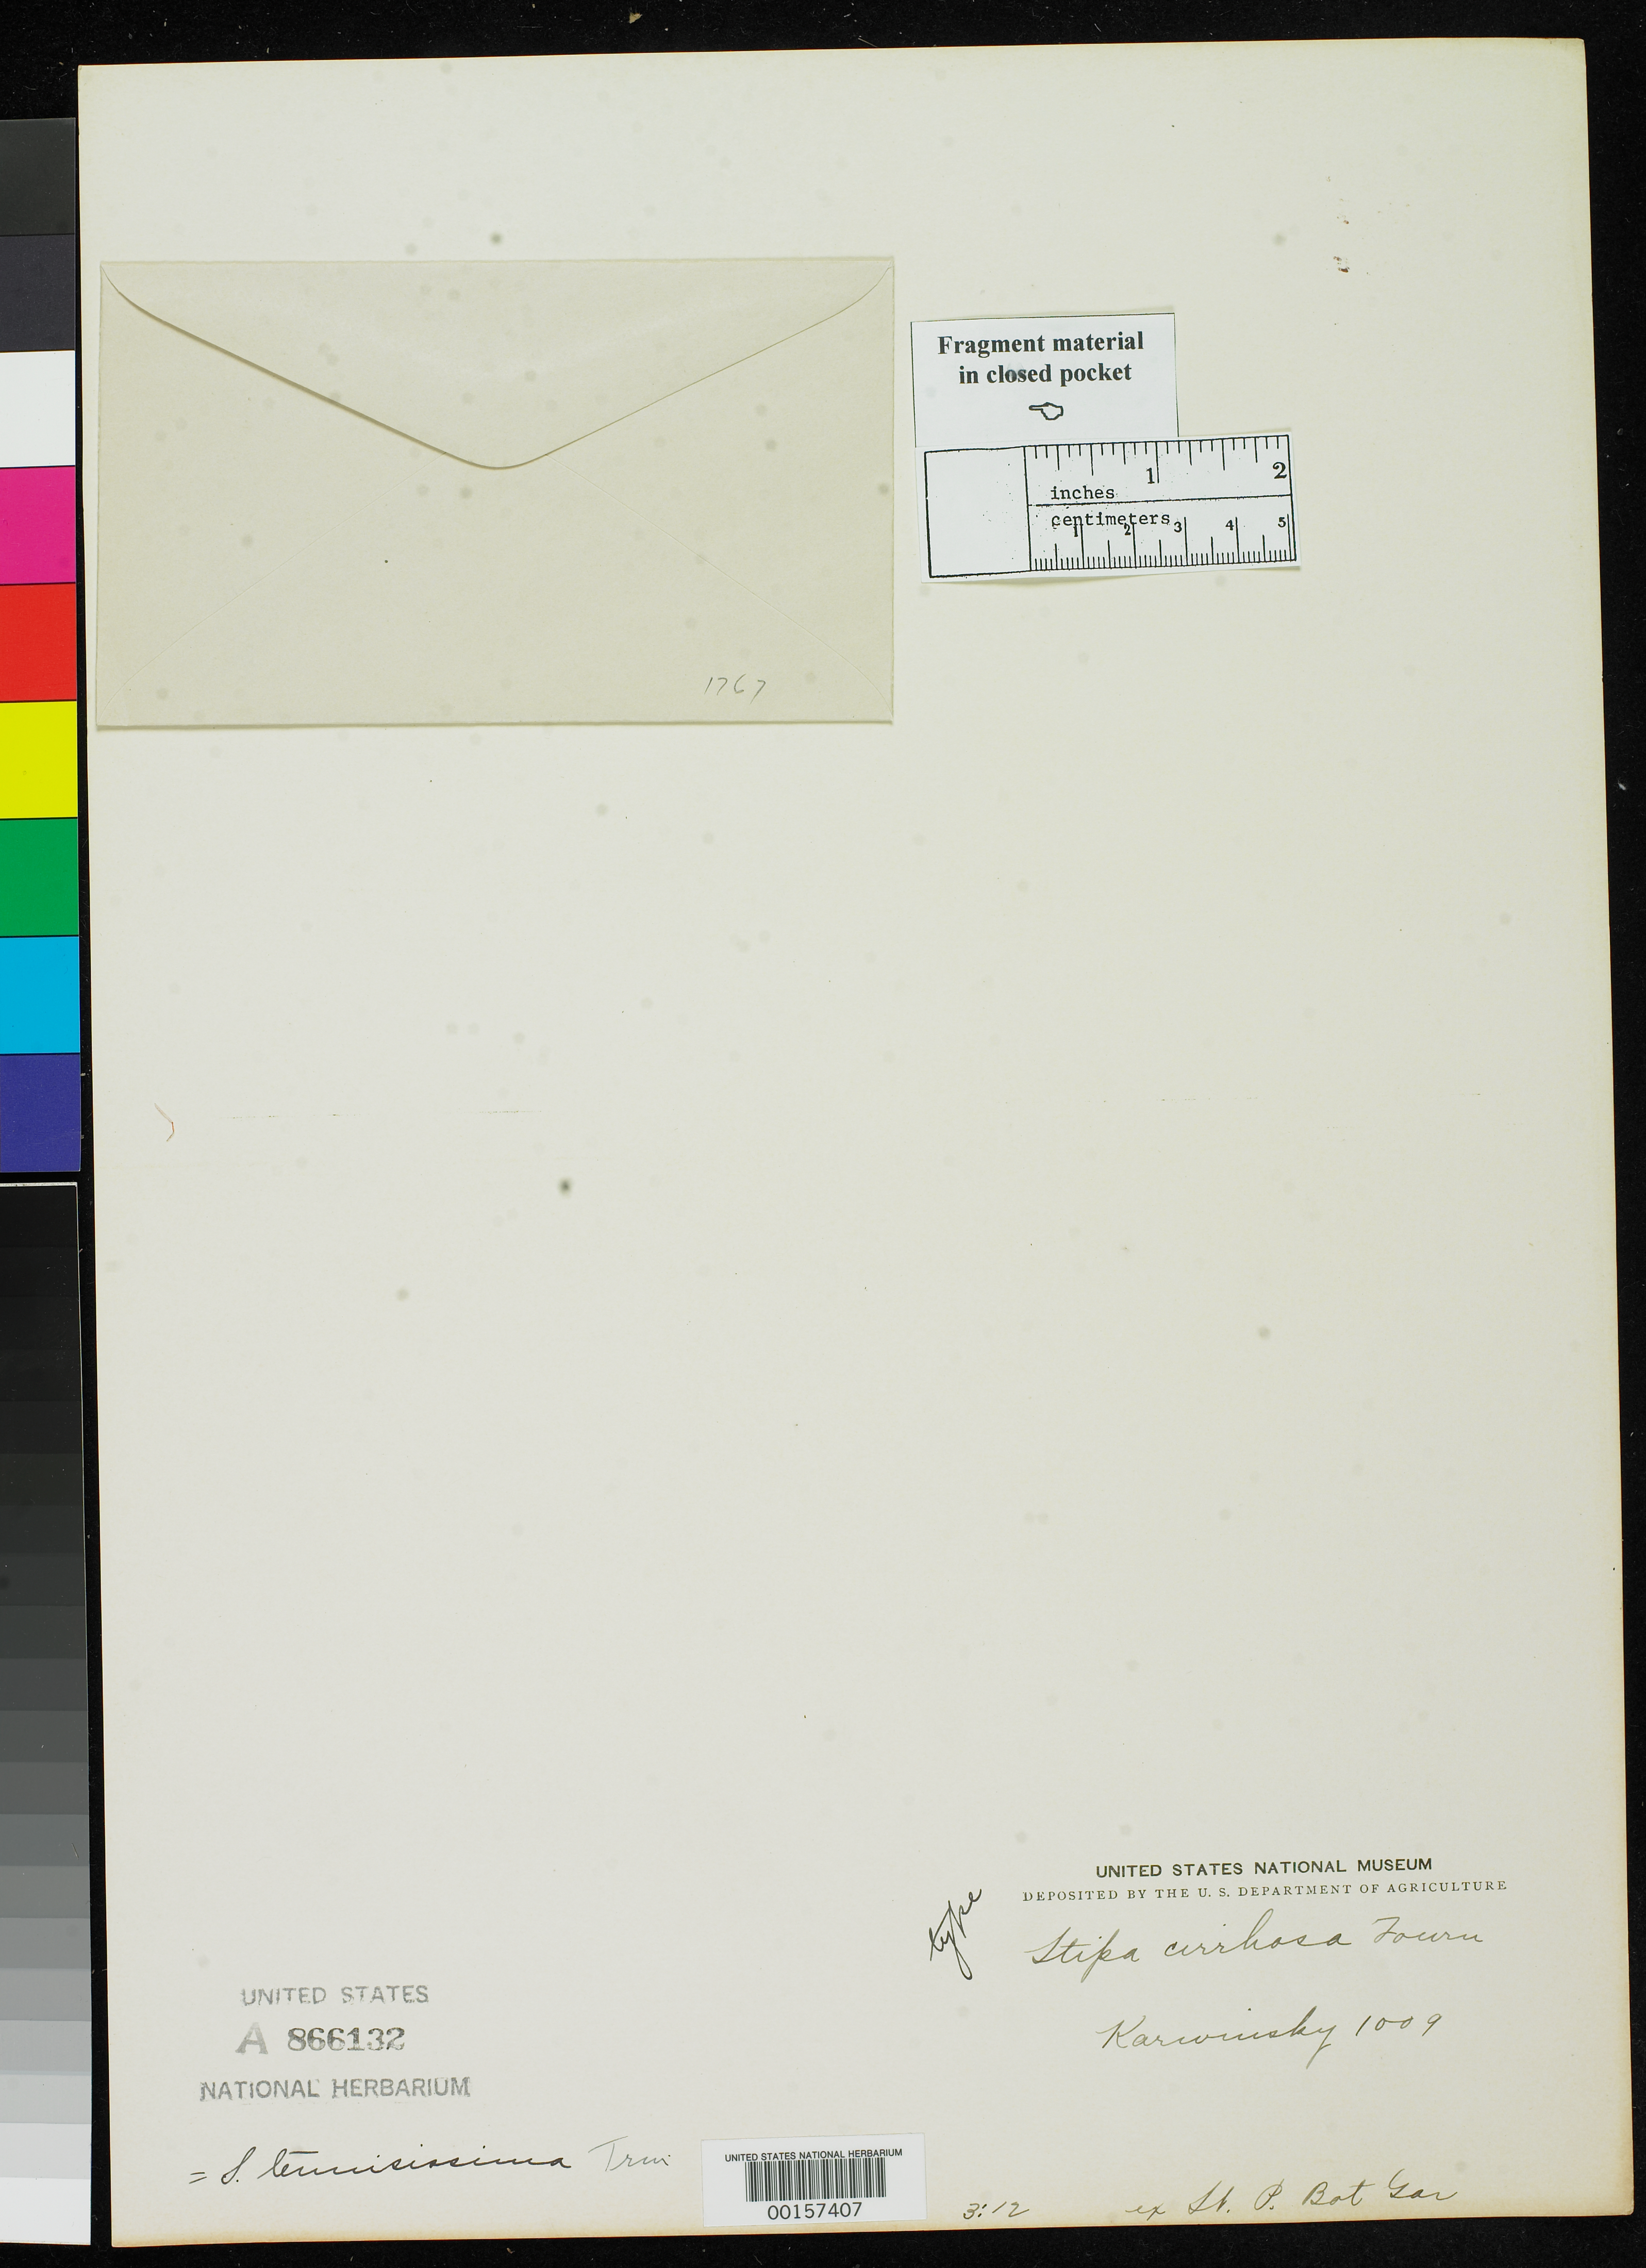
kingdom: Plantae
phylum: Tracheophyta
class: Liliopsida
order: Poales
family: Poaceae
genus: Stipa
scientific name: Stipa cirrhosa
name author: E. Fourn.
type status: Type Fragment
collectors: W. F. Karwinski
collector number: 1009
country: Mexico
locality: E of Monserrat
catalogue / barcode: US 866132A